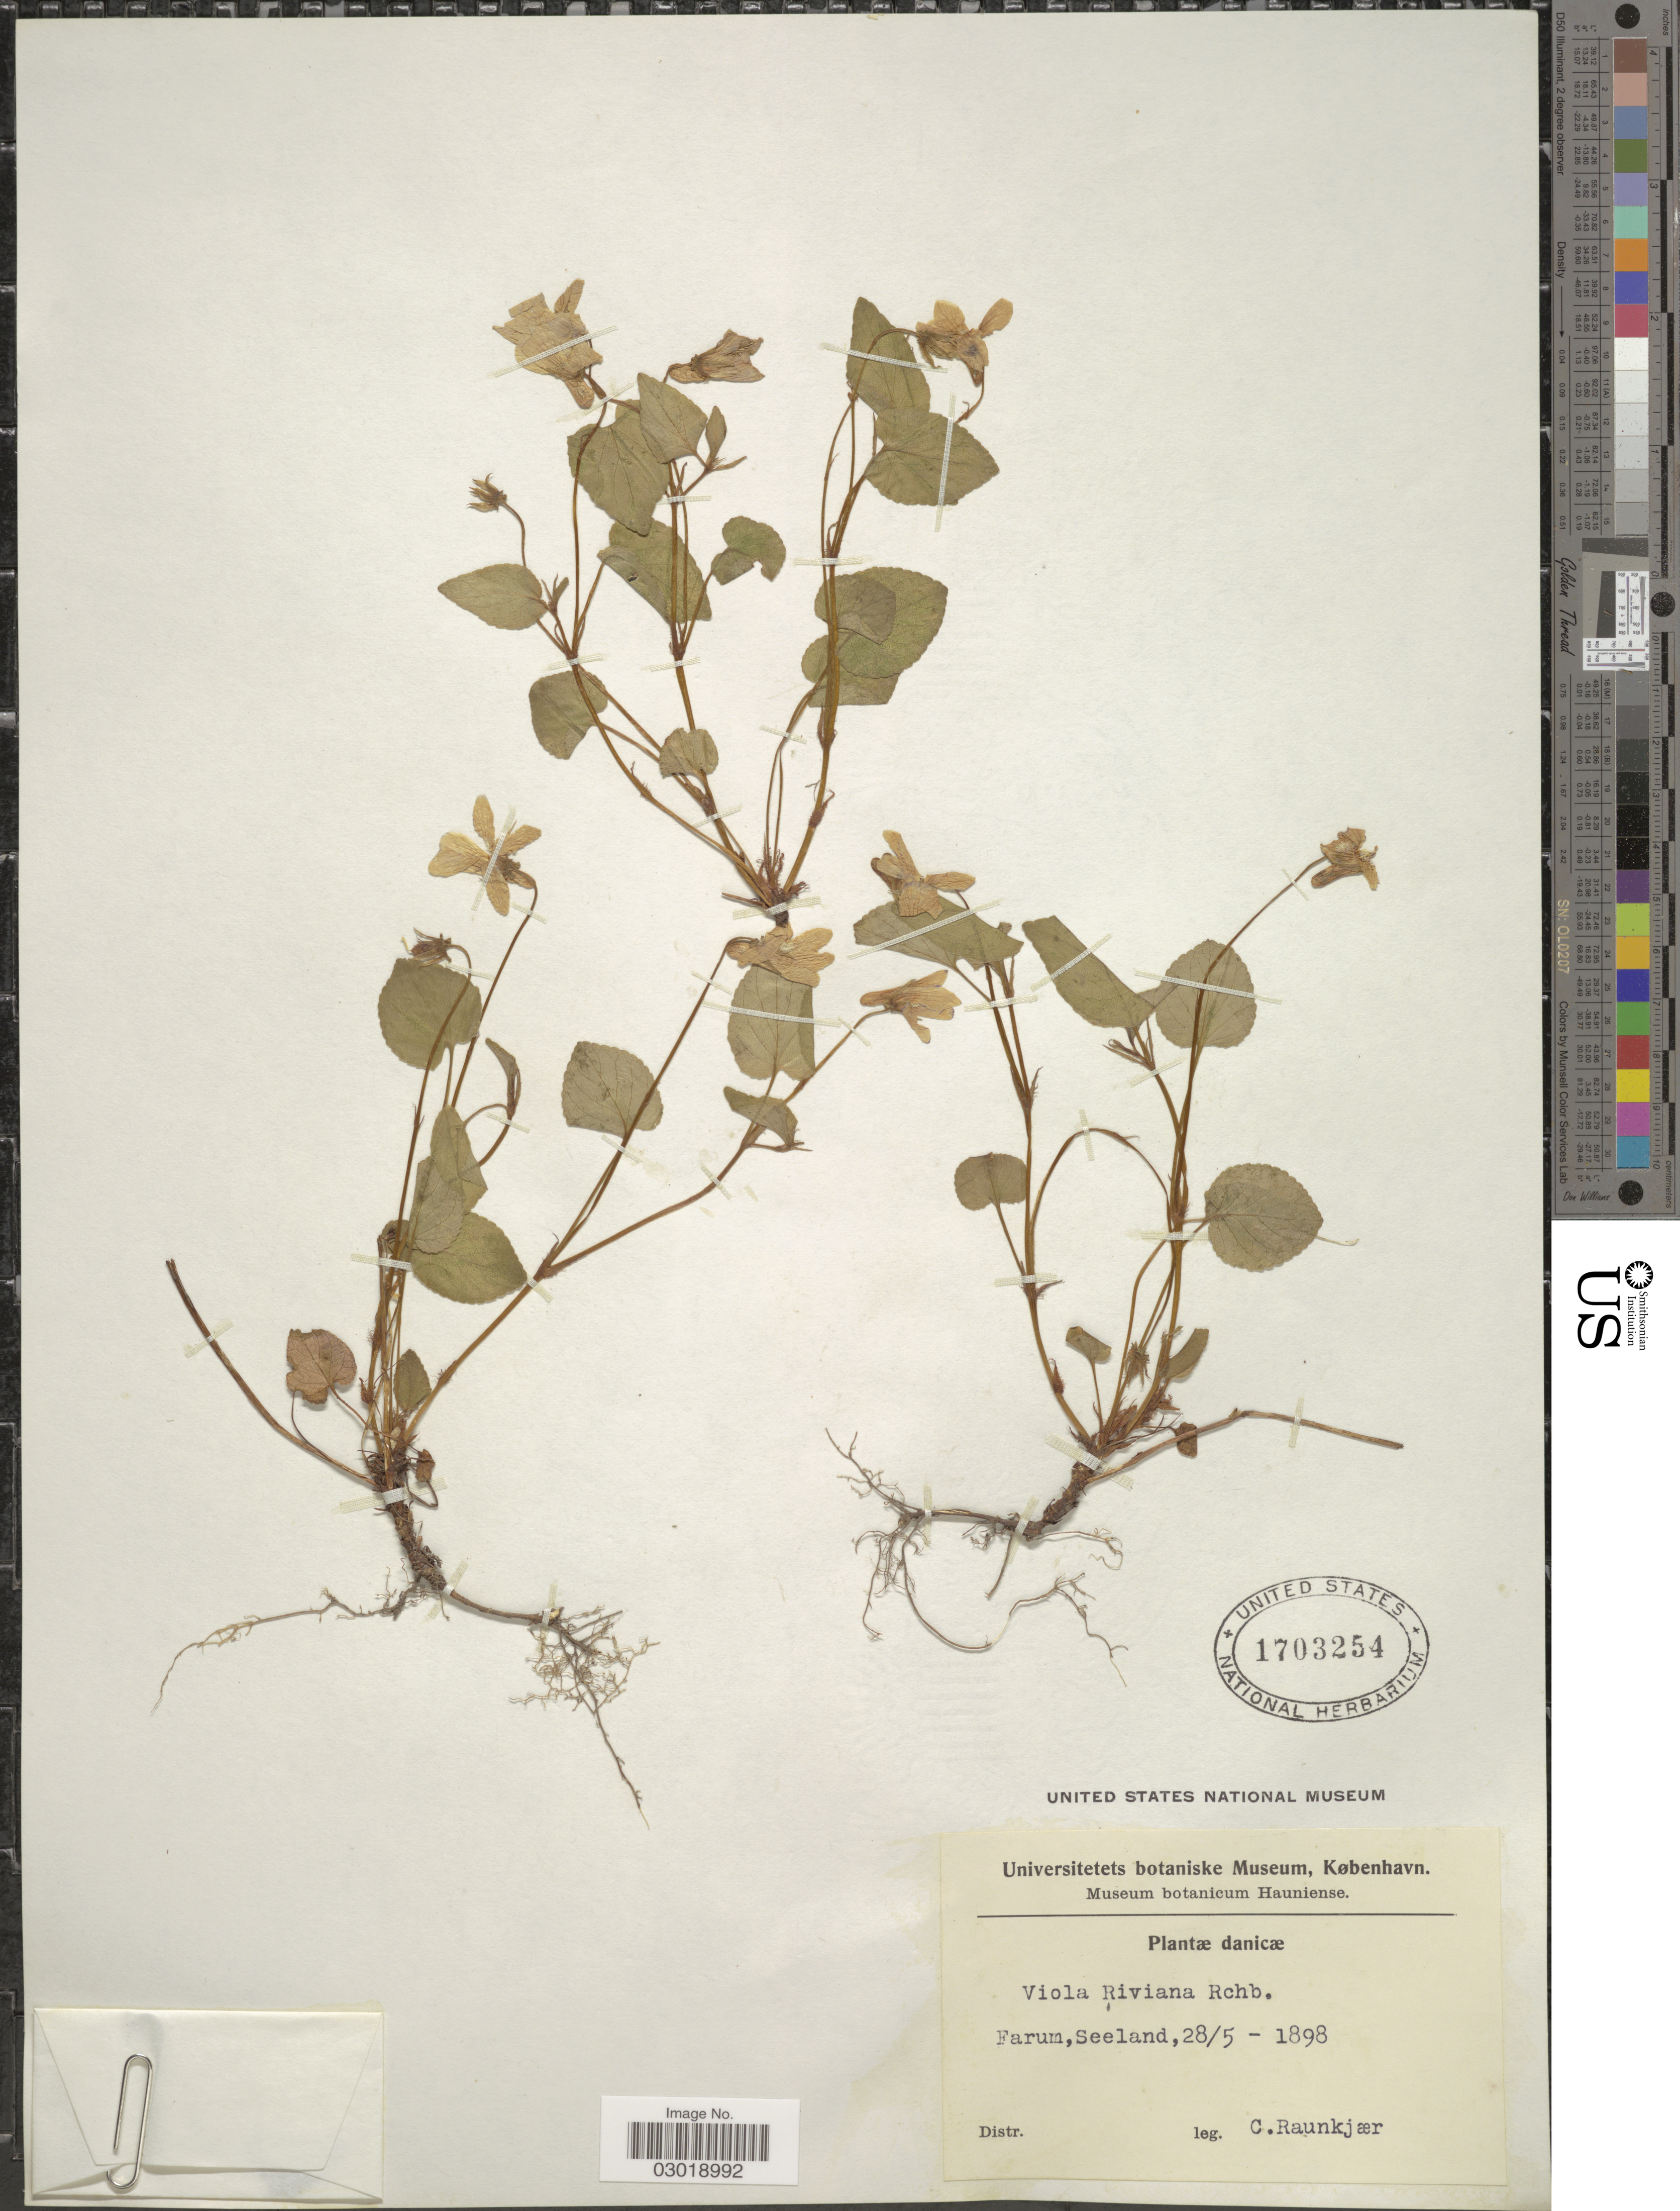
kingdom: Plantae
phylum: Tracheophyta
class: Magnoliopsida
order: Malpighiales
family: Violaceae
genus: Viola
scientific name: Viola riviniana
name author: Rchb.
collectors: C. Raunkjær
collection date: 1898-05-28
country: Denmark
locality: Danicæ. Farum, Seeland.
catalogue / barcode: US 1703254